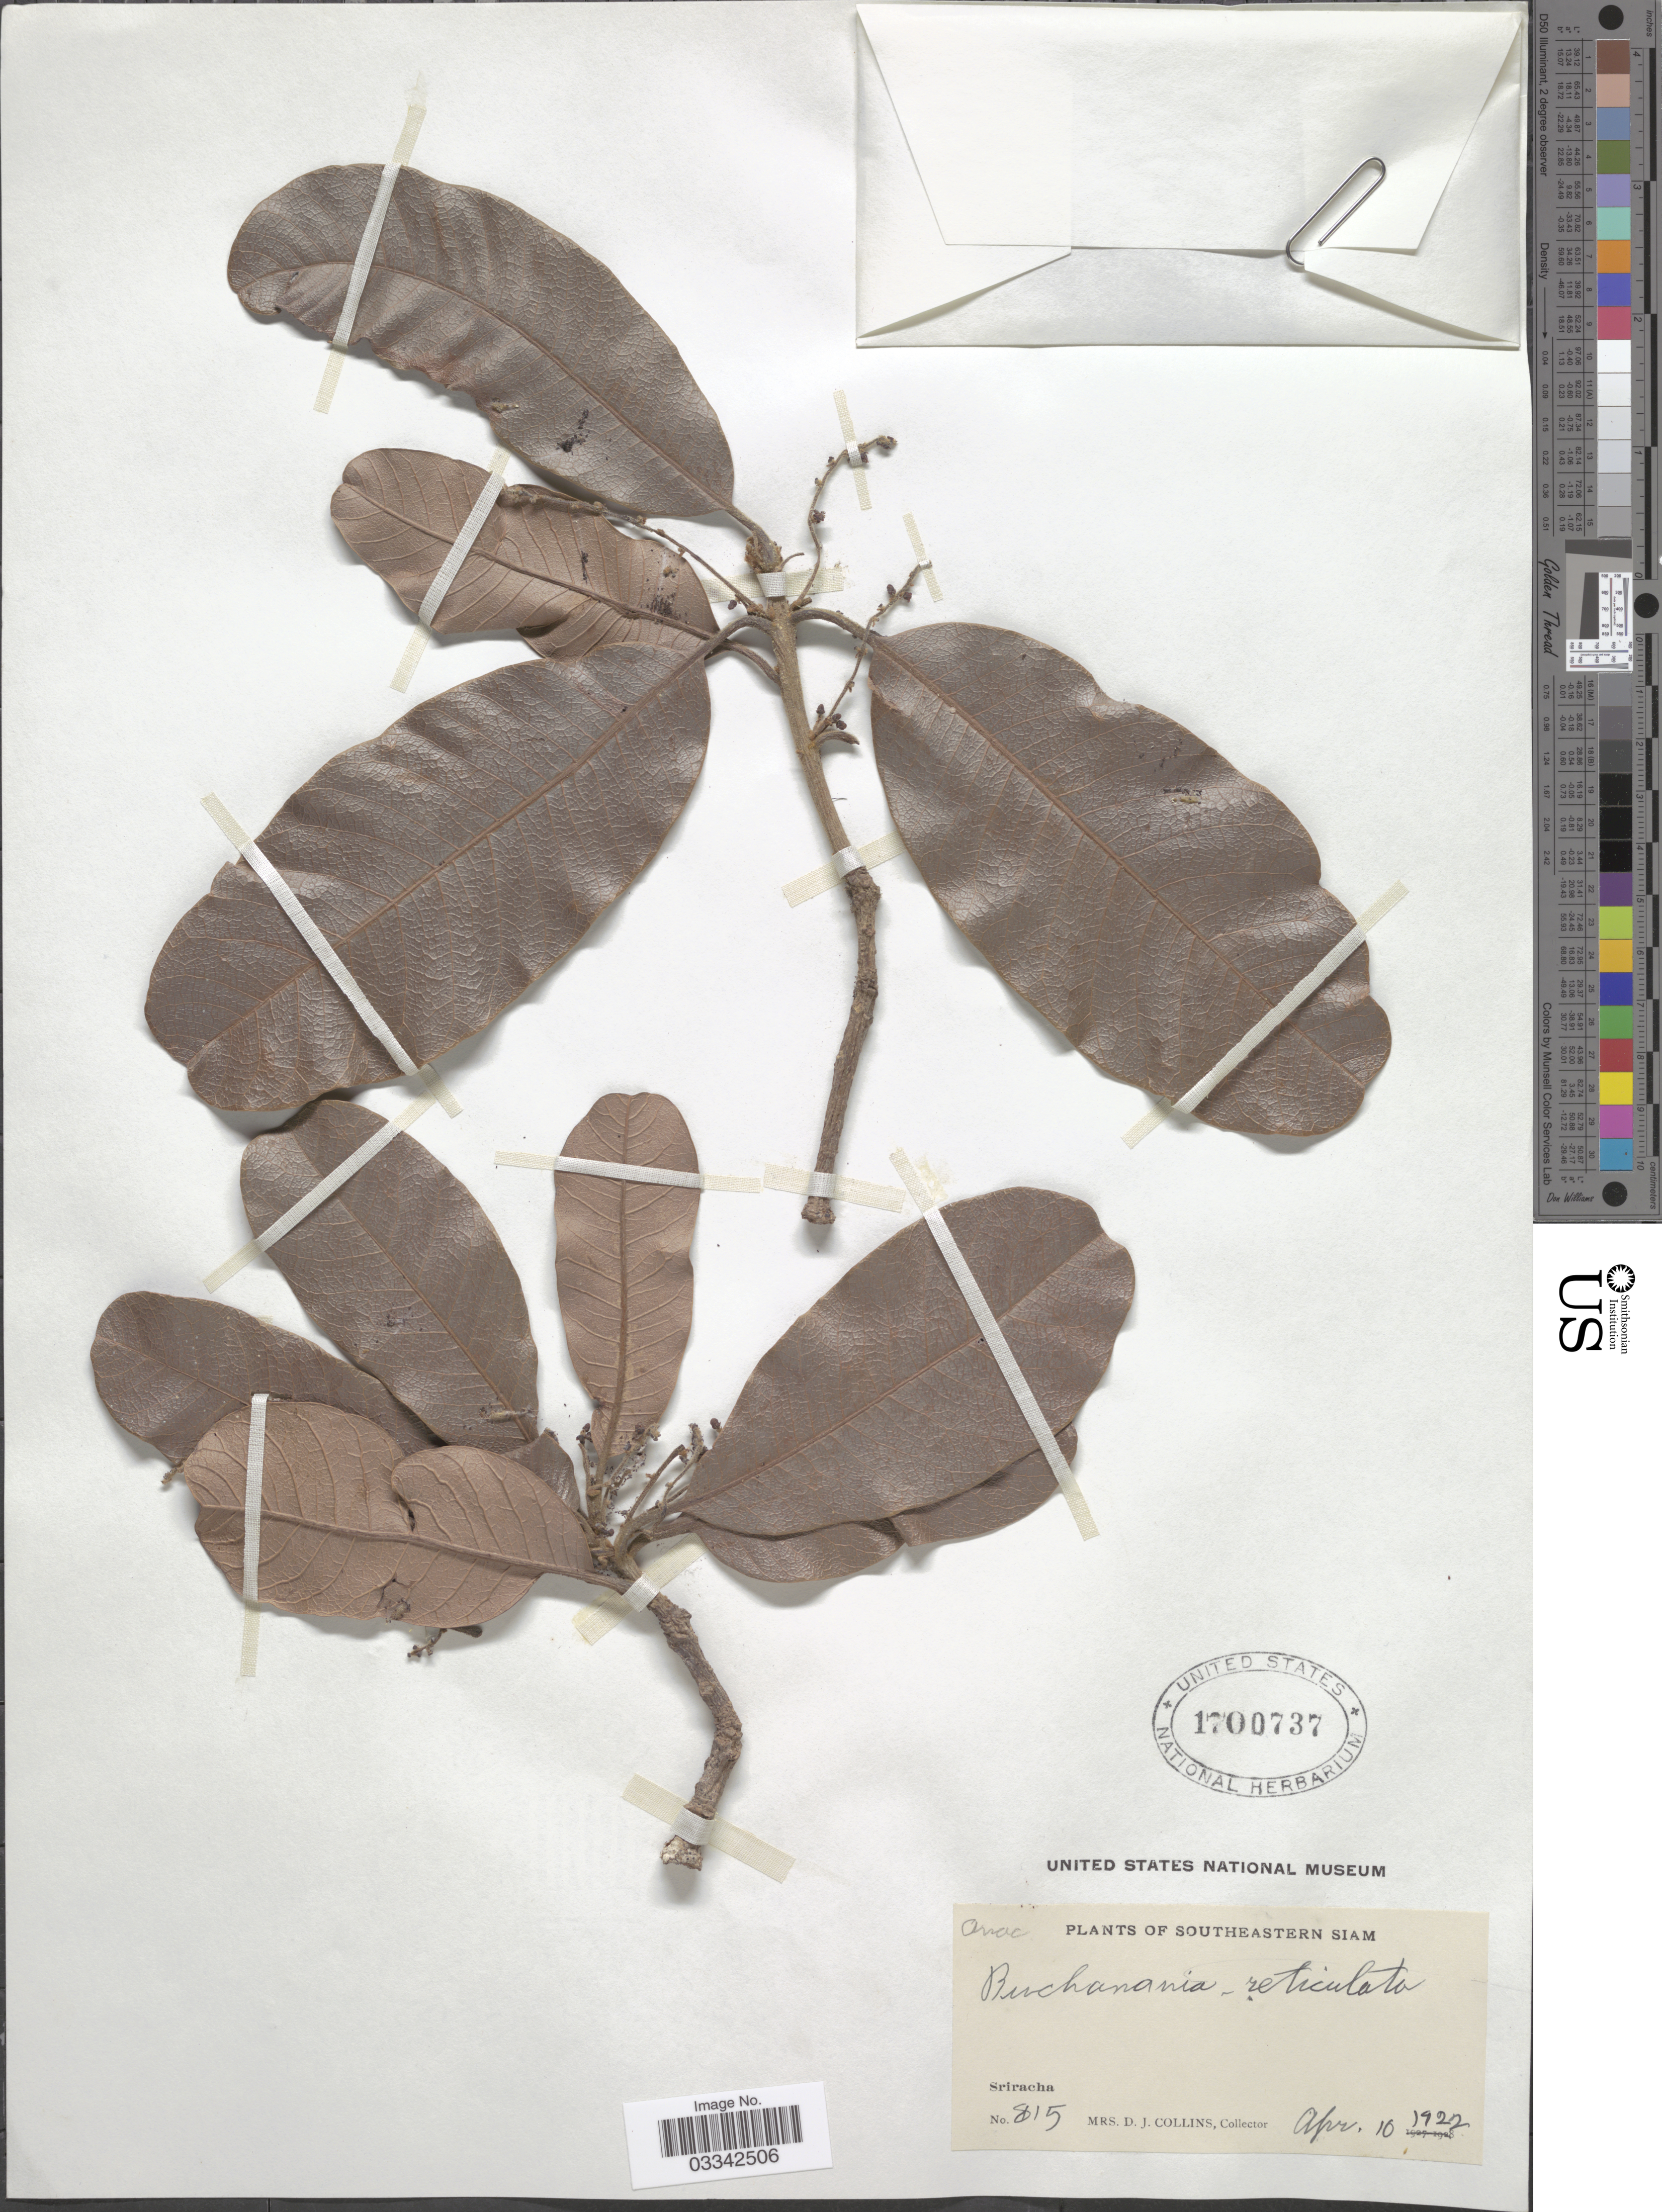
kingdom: Plantae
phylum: Tracheophyta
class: Magnoliopsida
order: Sapindales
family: Anacardiaceae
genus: Buchanania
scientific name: Buchanania reticulata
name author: Elmer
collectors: Mrs. D. J. Collins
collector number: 815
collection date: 1922-04-10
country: Thailand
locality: Southeastern Siam. Sriracha.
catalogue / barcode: US 1700737